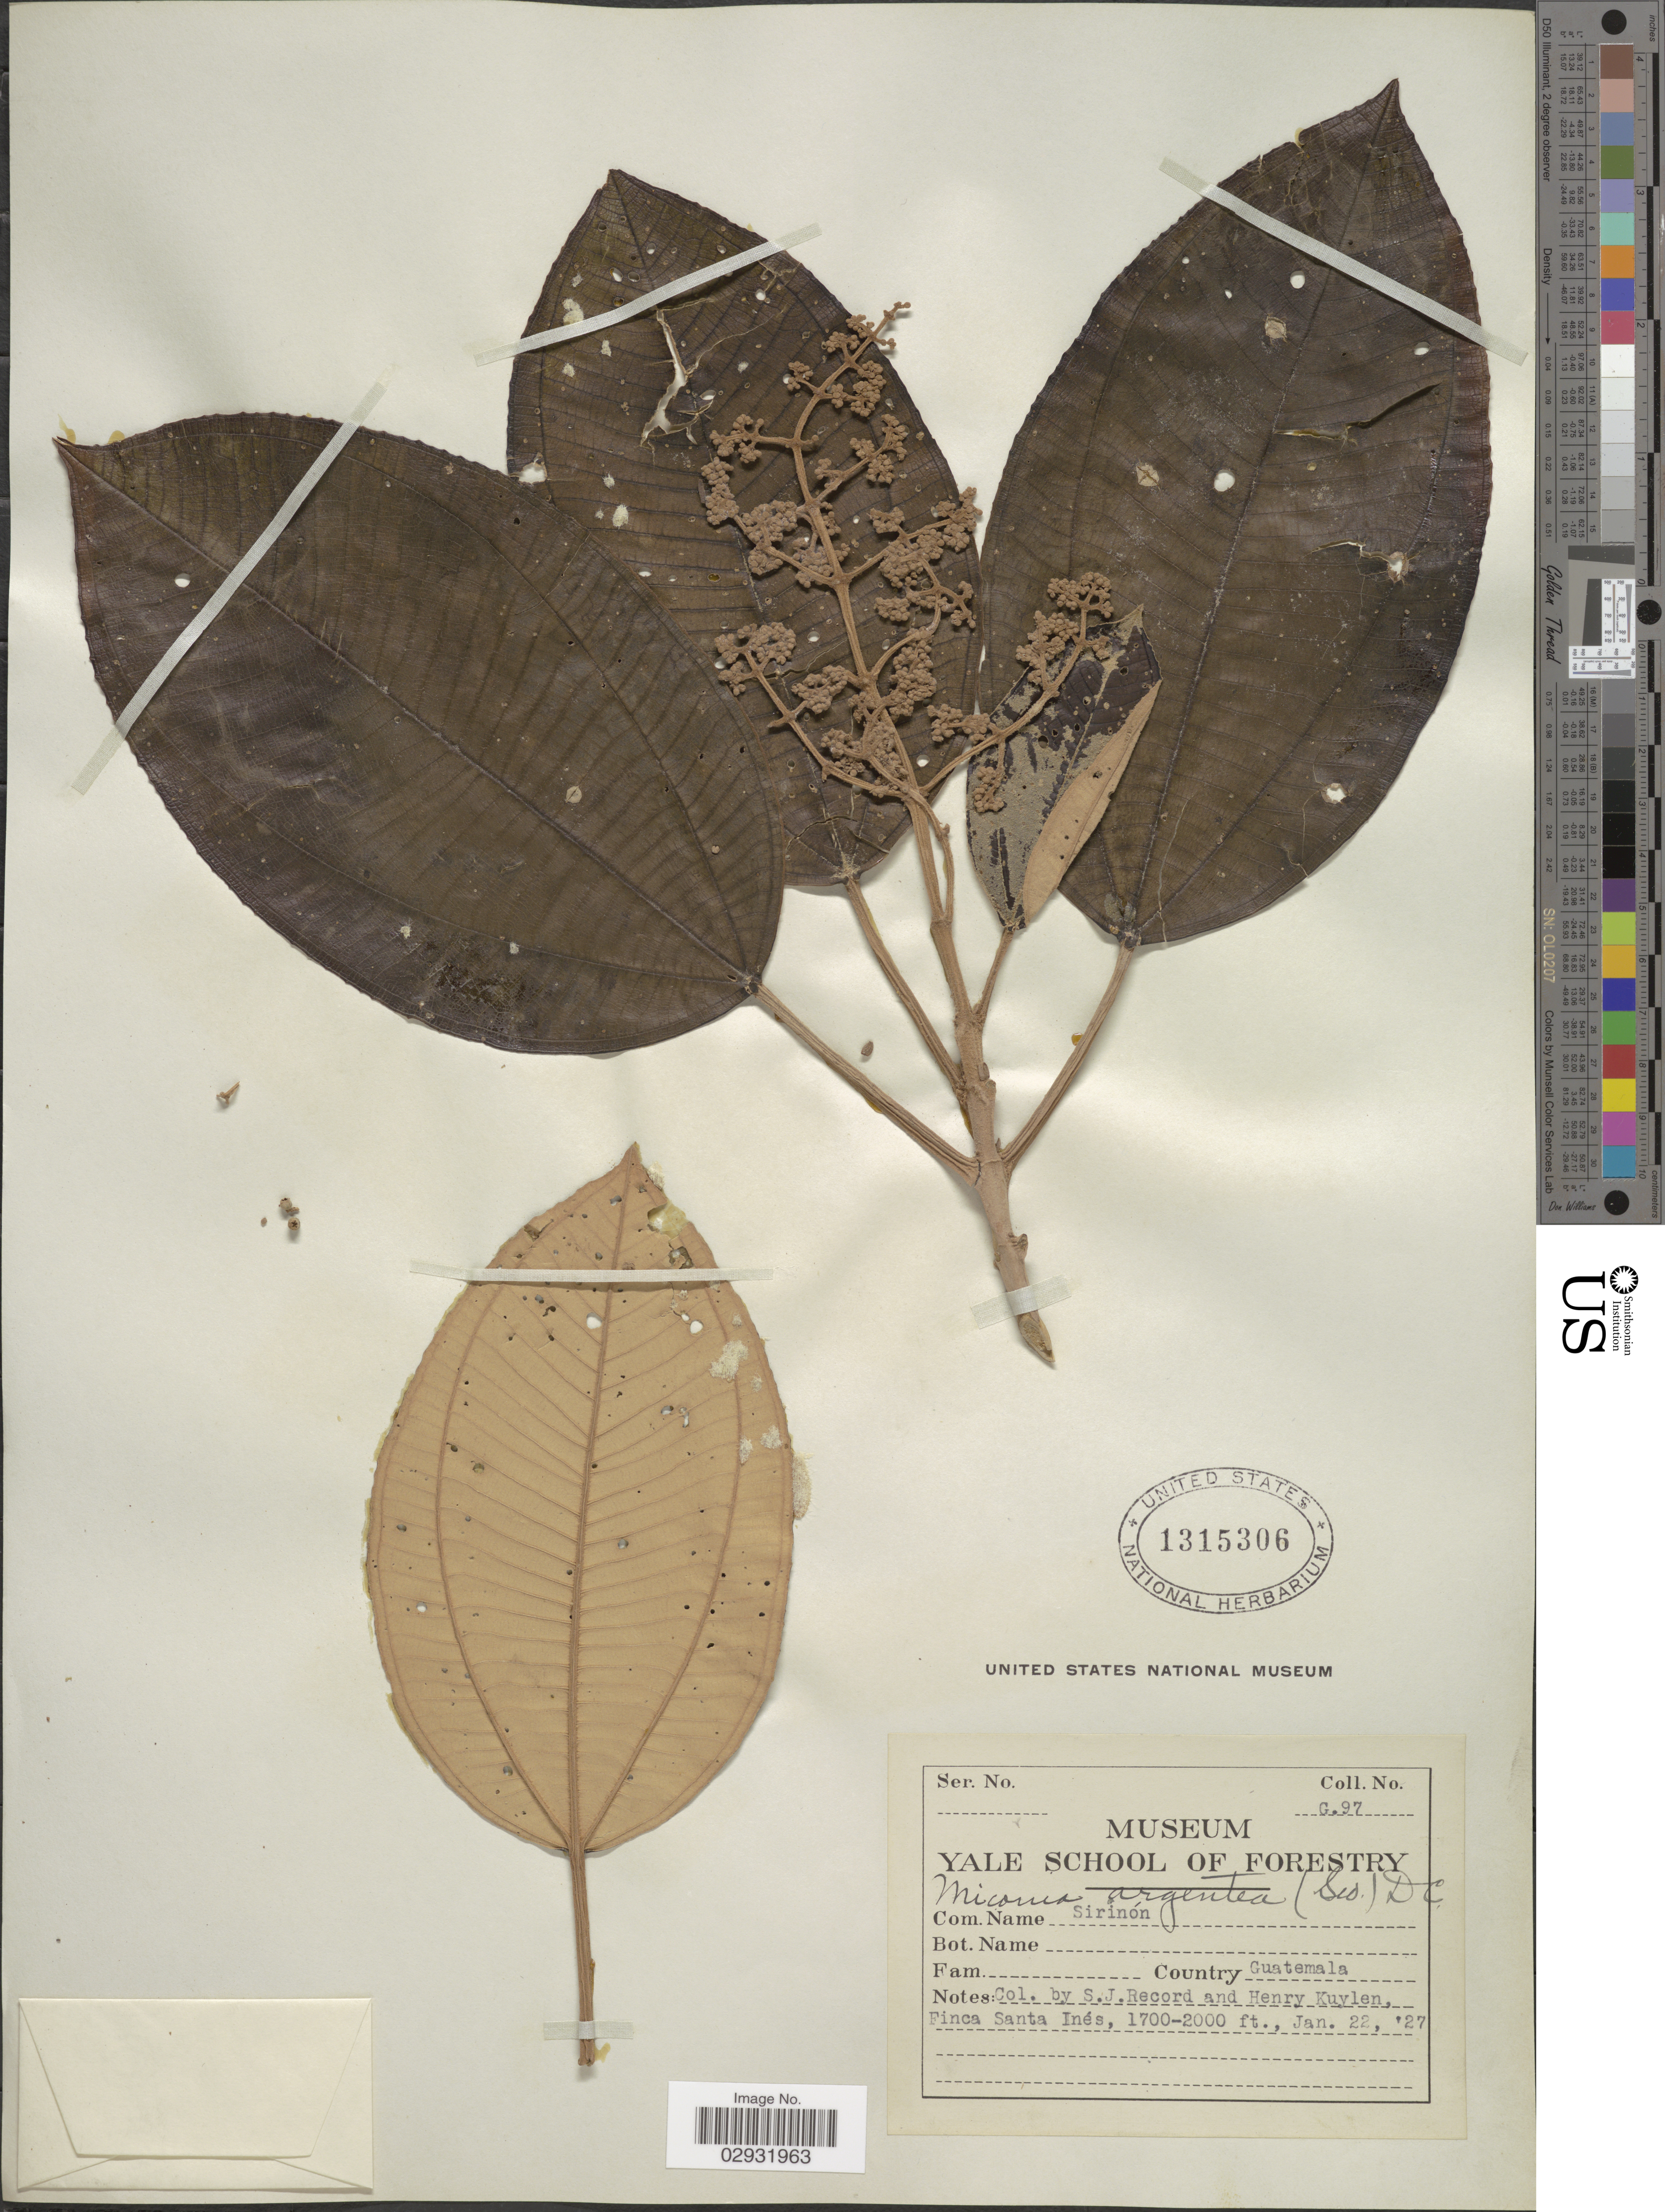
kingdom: Plantae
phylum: Tracheophyta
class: Magnoliopsida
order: Myrtales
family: Melastomataceae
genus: Miconia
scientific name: Miconia argentea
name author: (Sw.) DC.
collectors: S. J. Record & H. Kuylen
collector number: G.97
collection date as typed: Transcribed d/m/y: 22/1/27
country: Guatemala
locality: Finca Santa Inés.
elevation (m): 518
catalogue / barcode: US 1315306